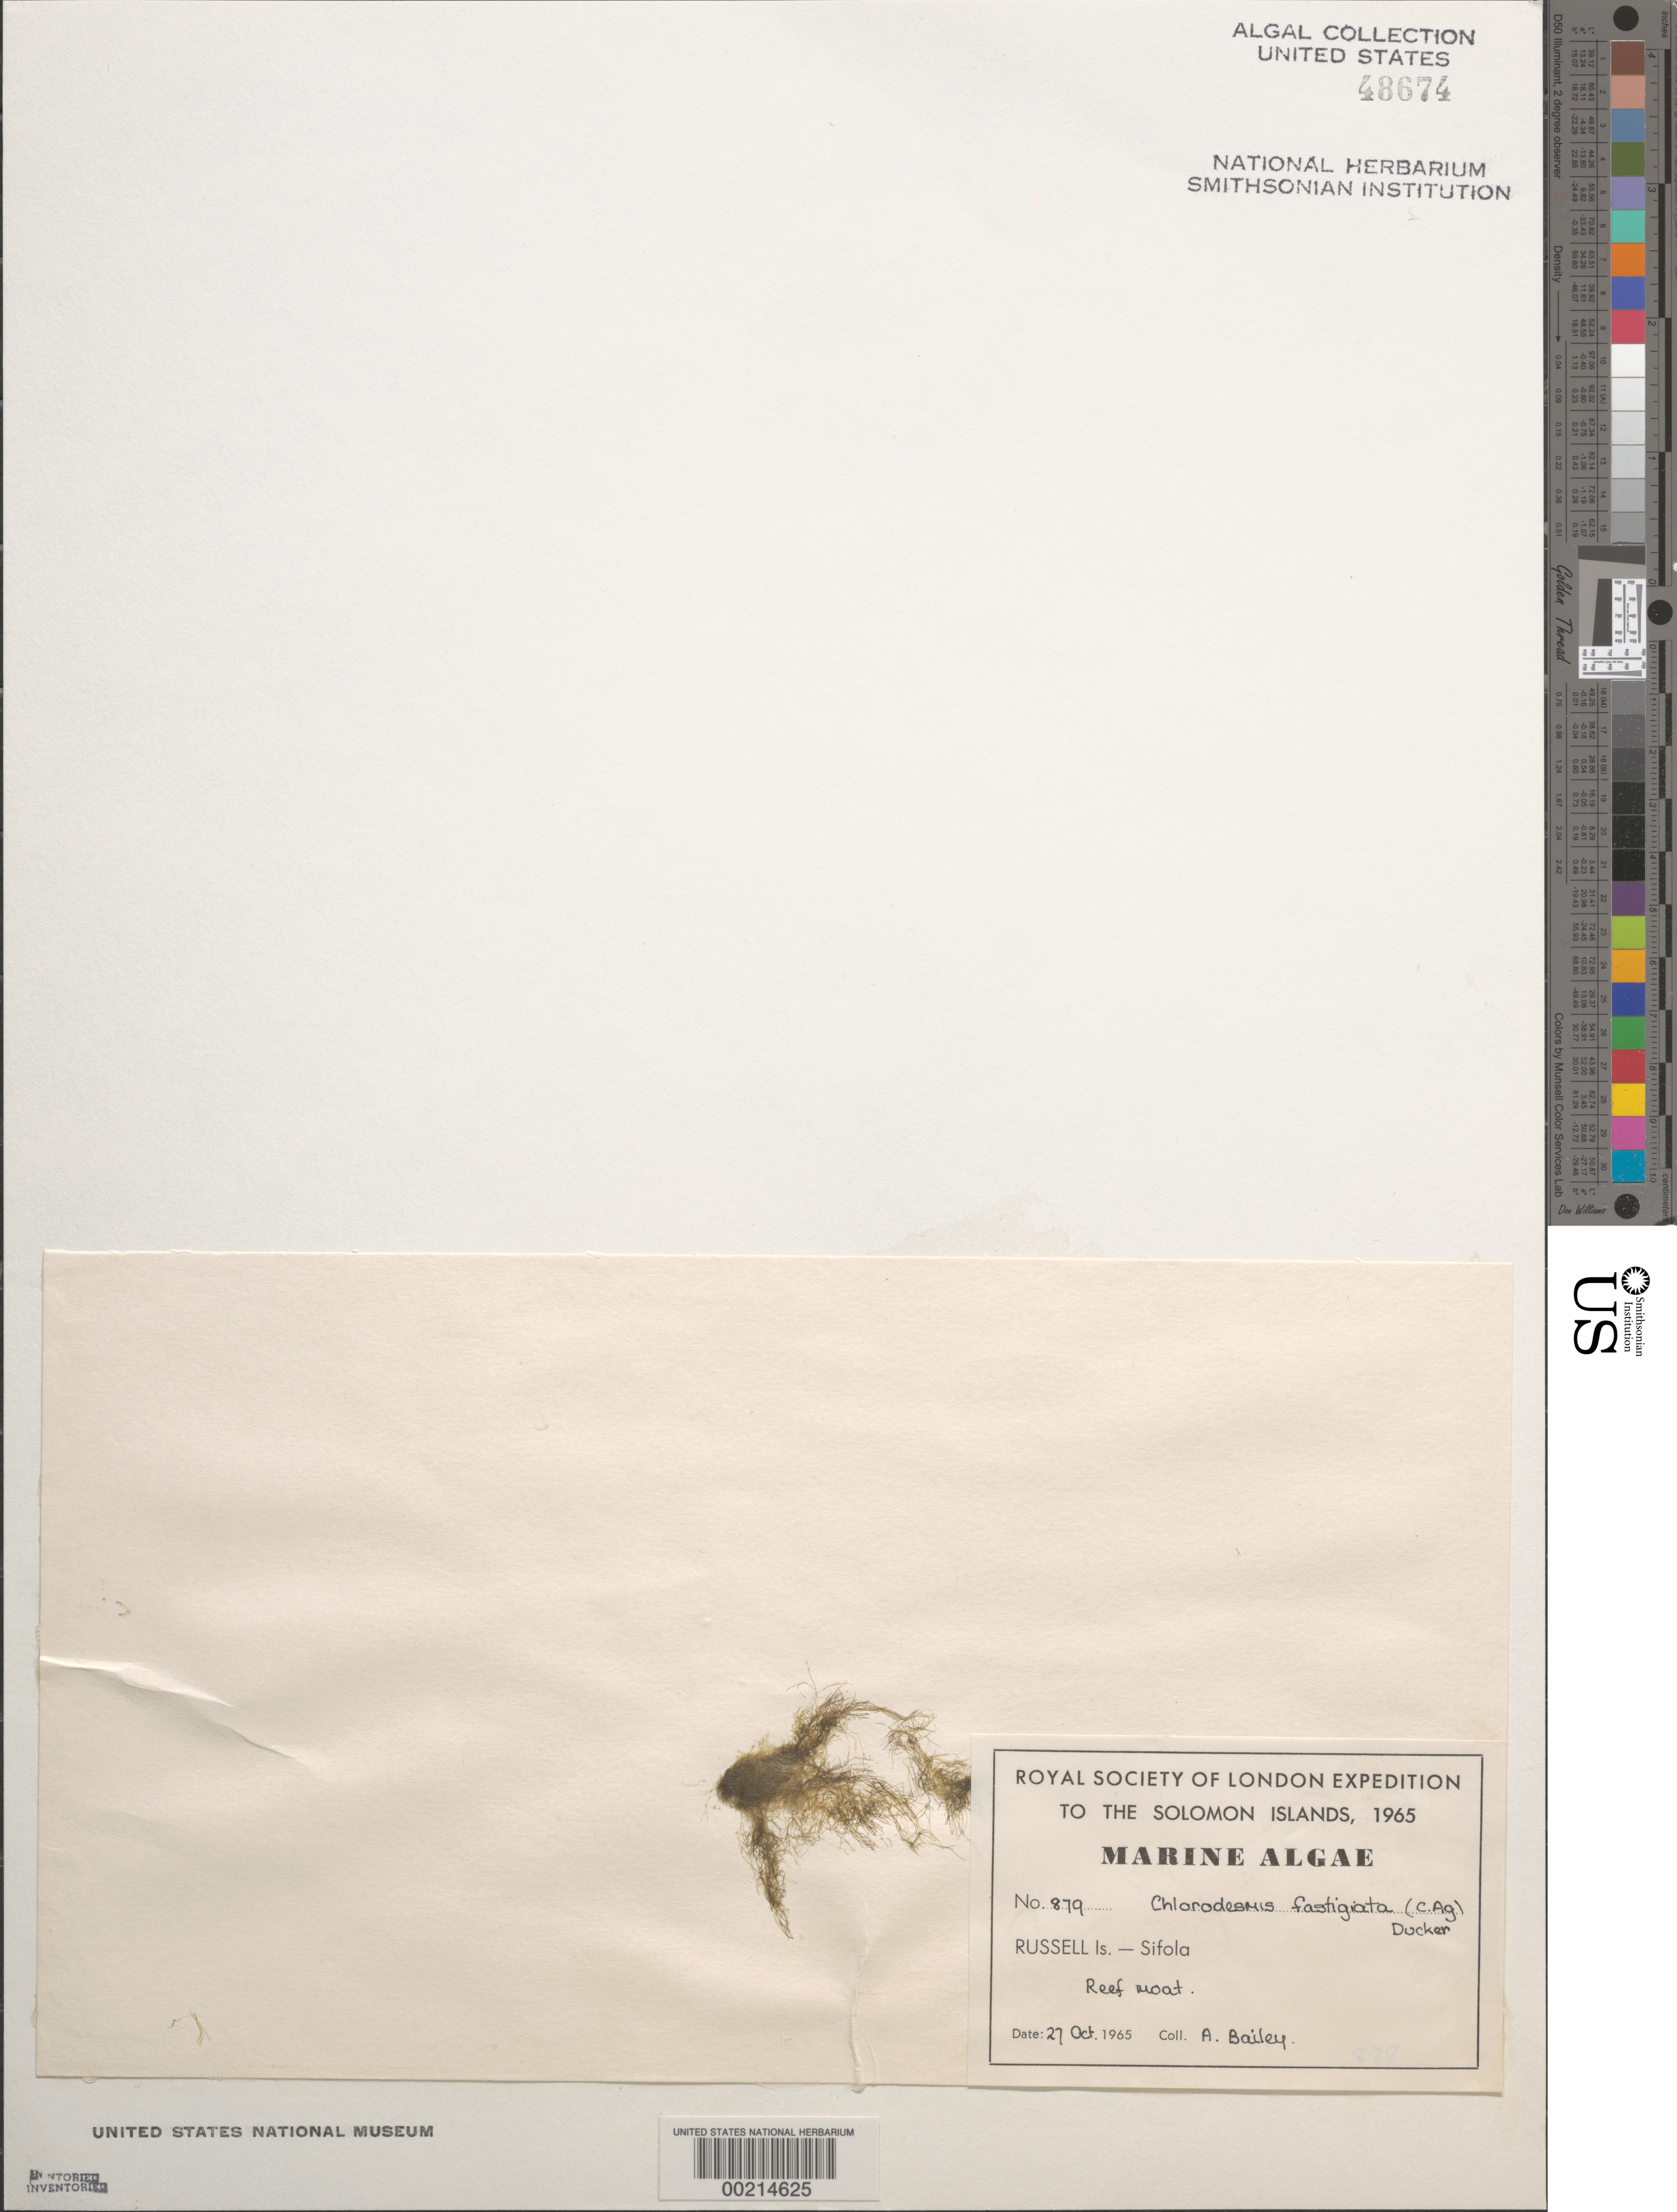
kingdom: Plantae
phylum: Chlorophyta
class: Ulvophyceae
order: Bryopsidales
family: Udoteaceae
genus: Chlorodesmis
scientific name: Chlorodesmis fastigiata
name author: (C. Agardh) S.C. Ducker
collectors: A. Bailey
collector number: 879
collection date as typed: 27 Oct 1965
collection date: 1965-10-27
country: Solomon Islands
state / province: Central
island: Mbanika [Banika]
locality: Sifola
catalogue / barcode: US 48674